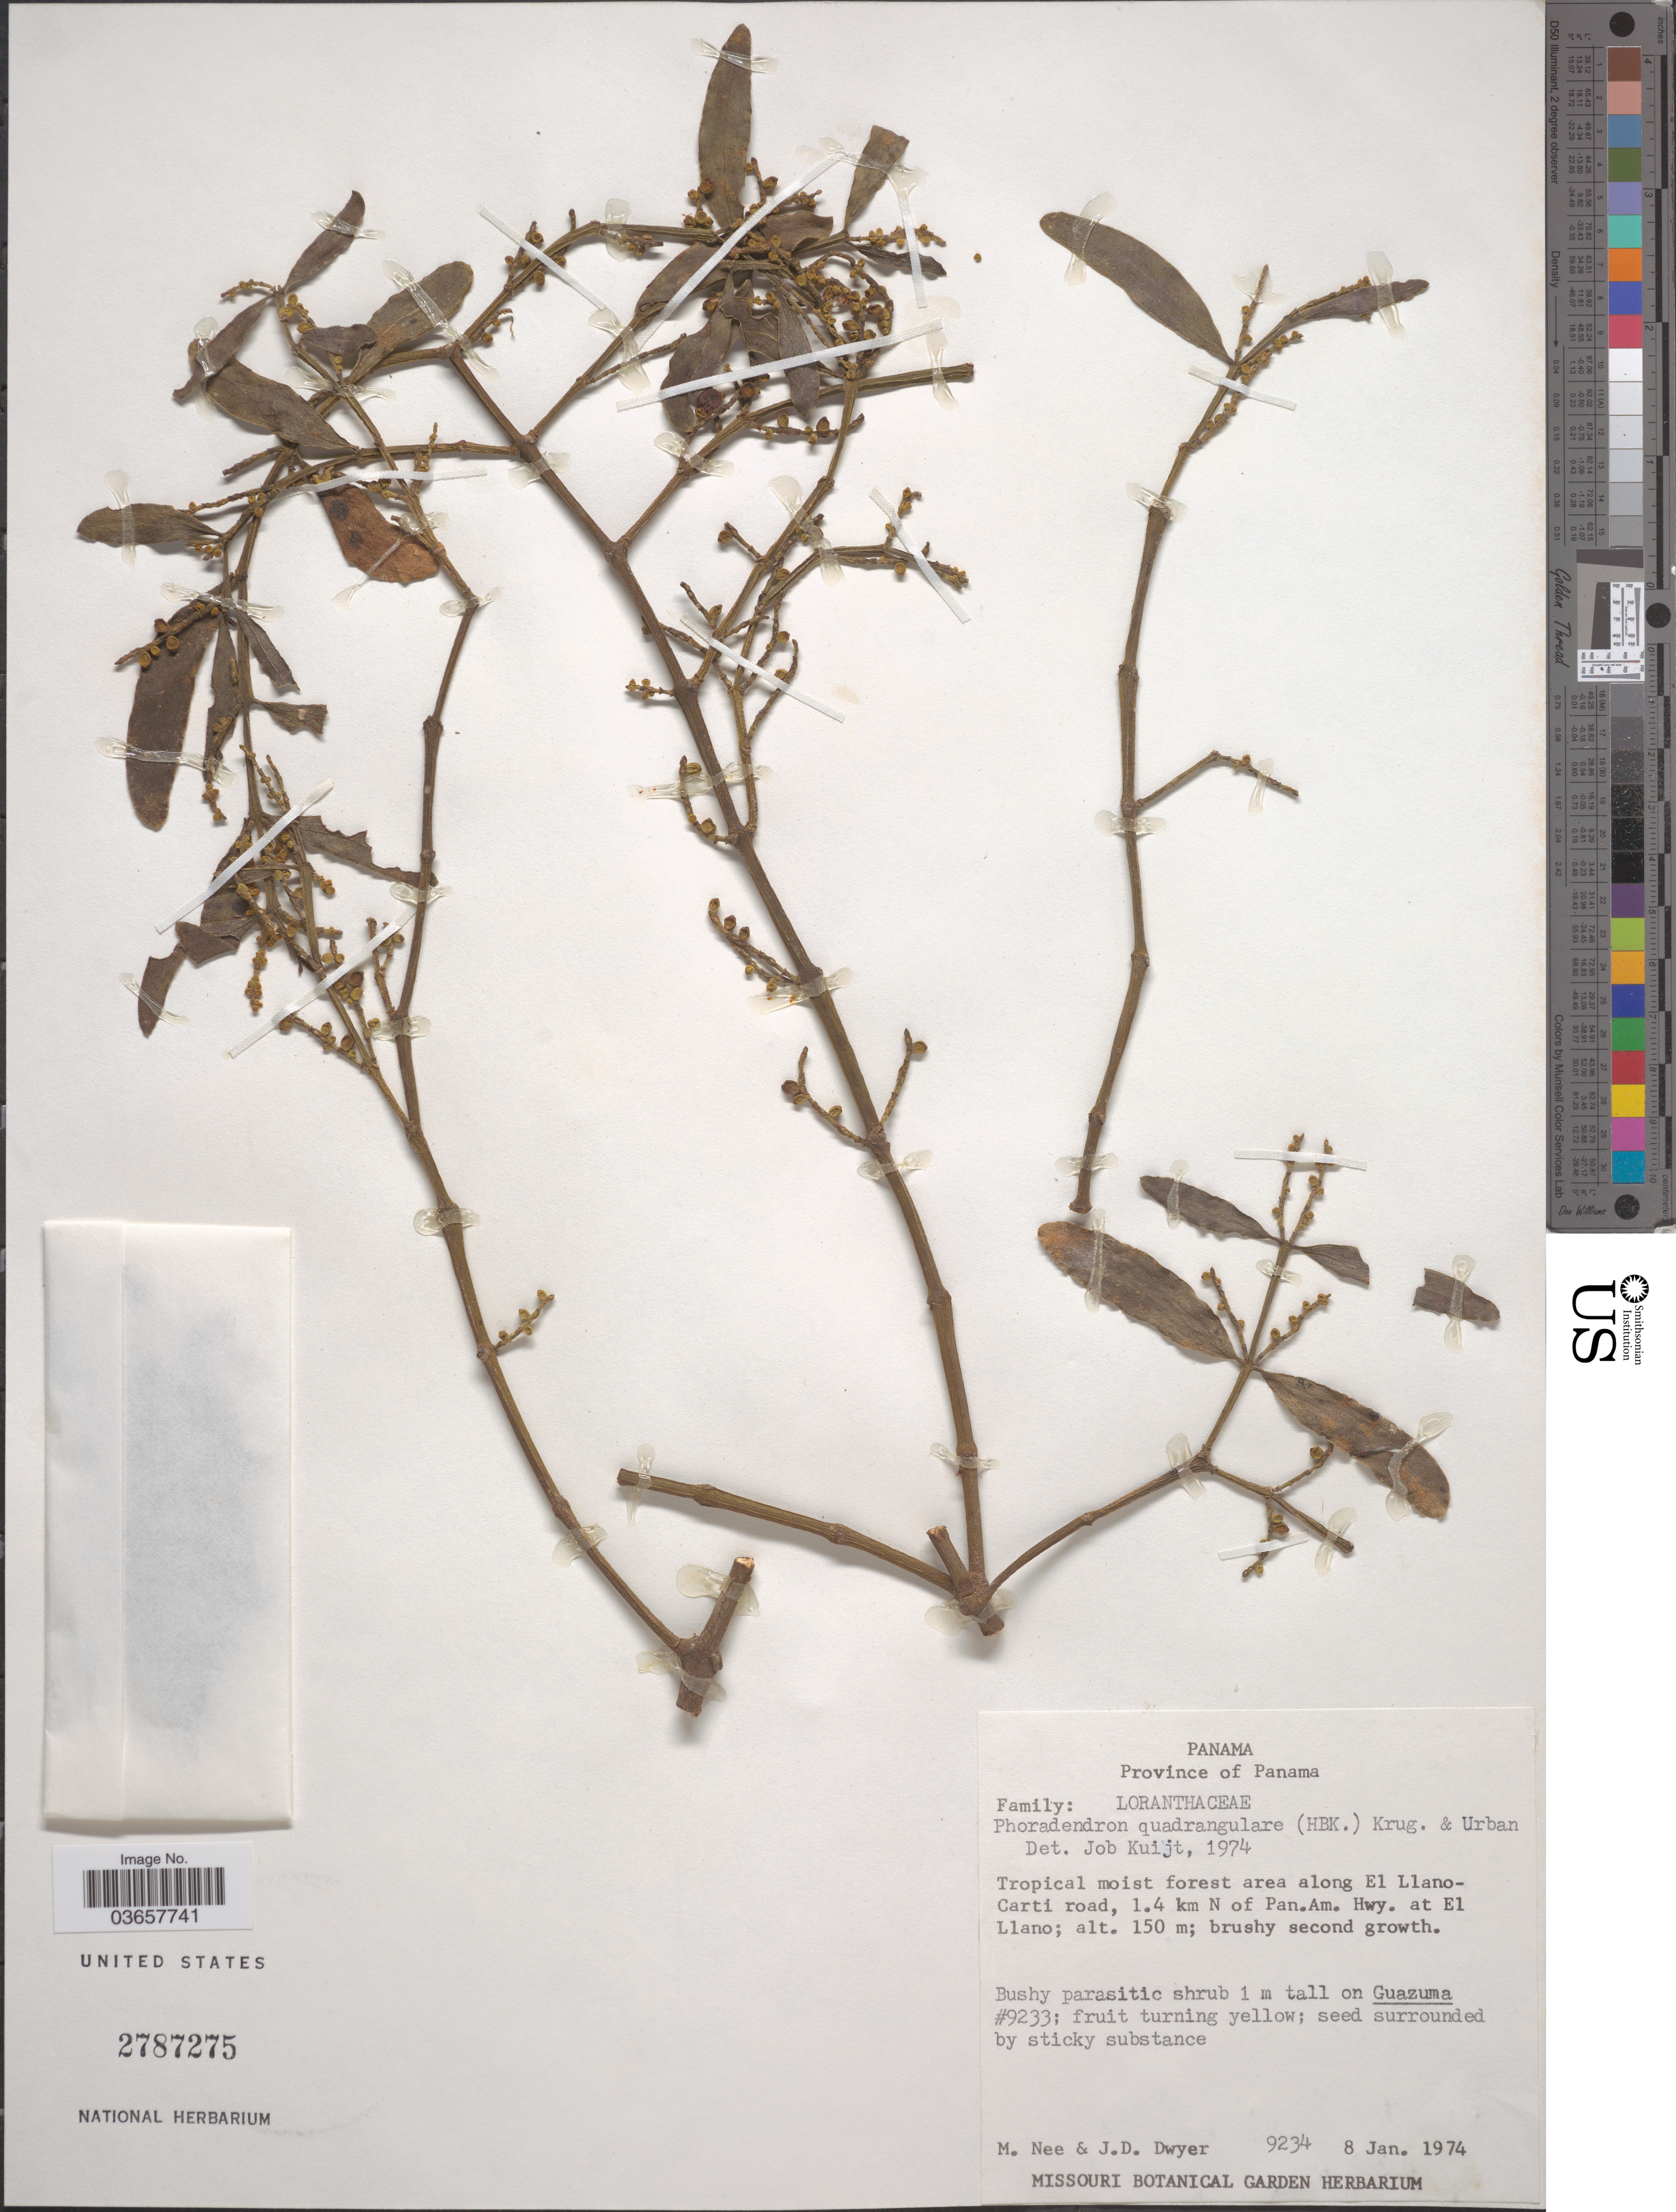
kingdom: Plantae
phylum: Tracheophyta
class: Magnoliopsida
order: Santalales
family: Viscaceae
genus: Phoradendron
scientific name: Phoradendron quadrangulare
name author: (Kunth) Griseb.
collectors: M. Nee & J. D. Dwyer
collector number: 9234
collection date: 1974-01-08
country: Panama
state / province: Panamá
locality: Tropical moist forest area along El Llano-Carti road, 1.4 km N of Pan. Am. Hwy. at El Llano.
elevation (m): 150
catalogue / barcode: US 2787275